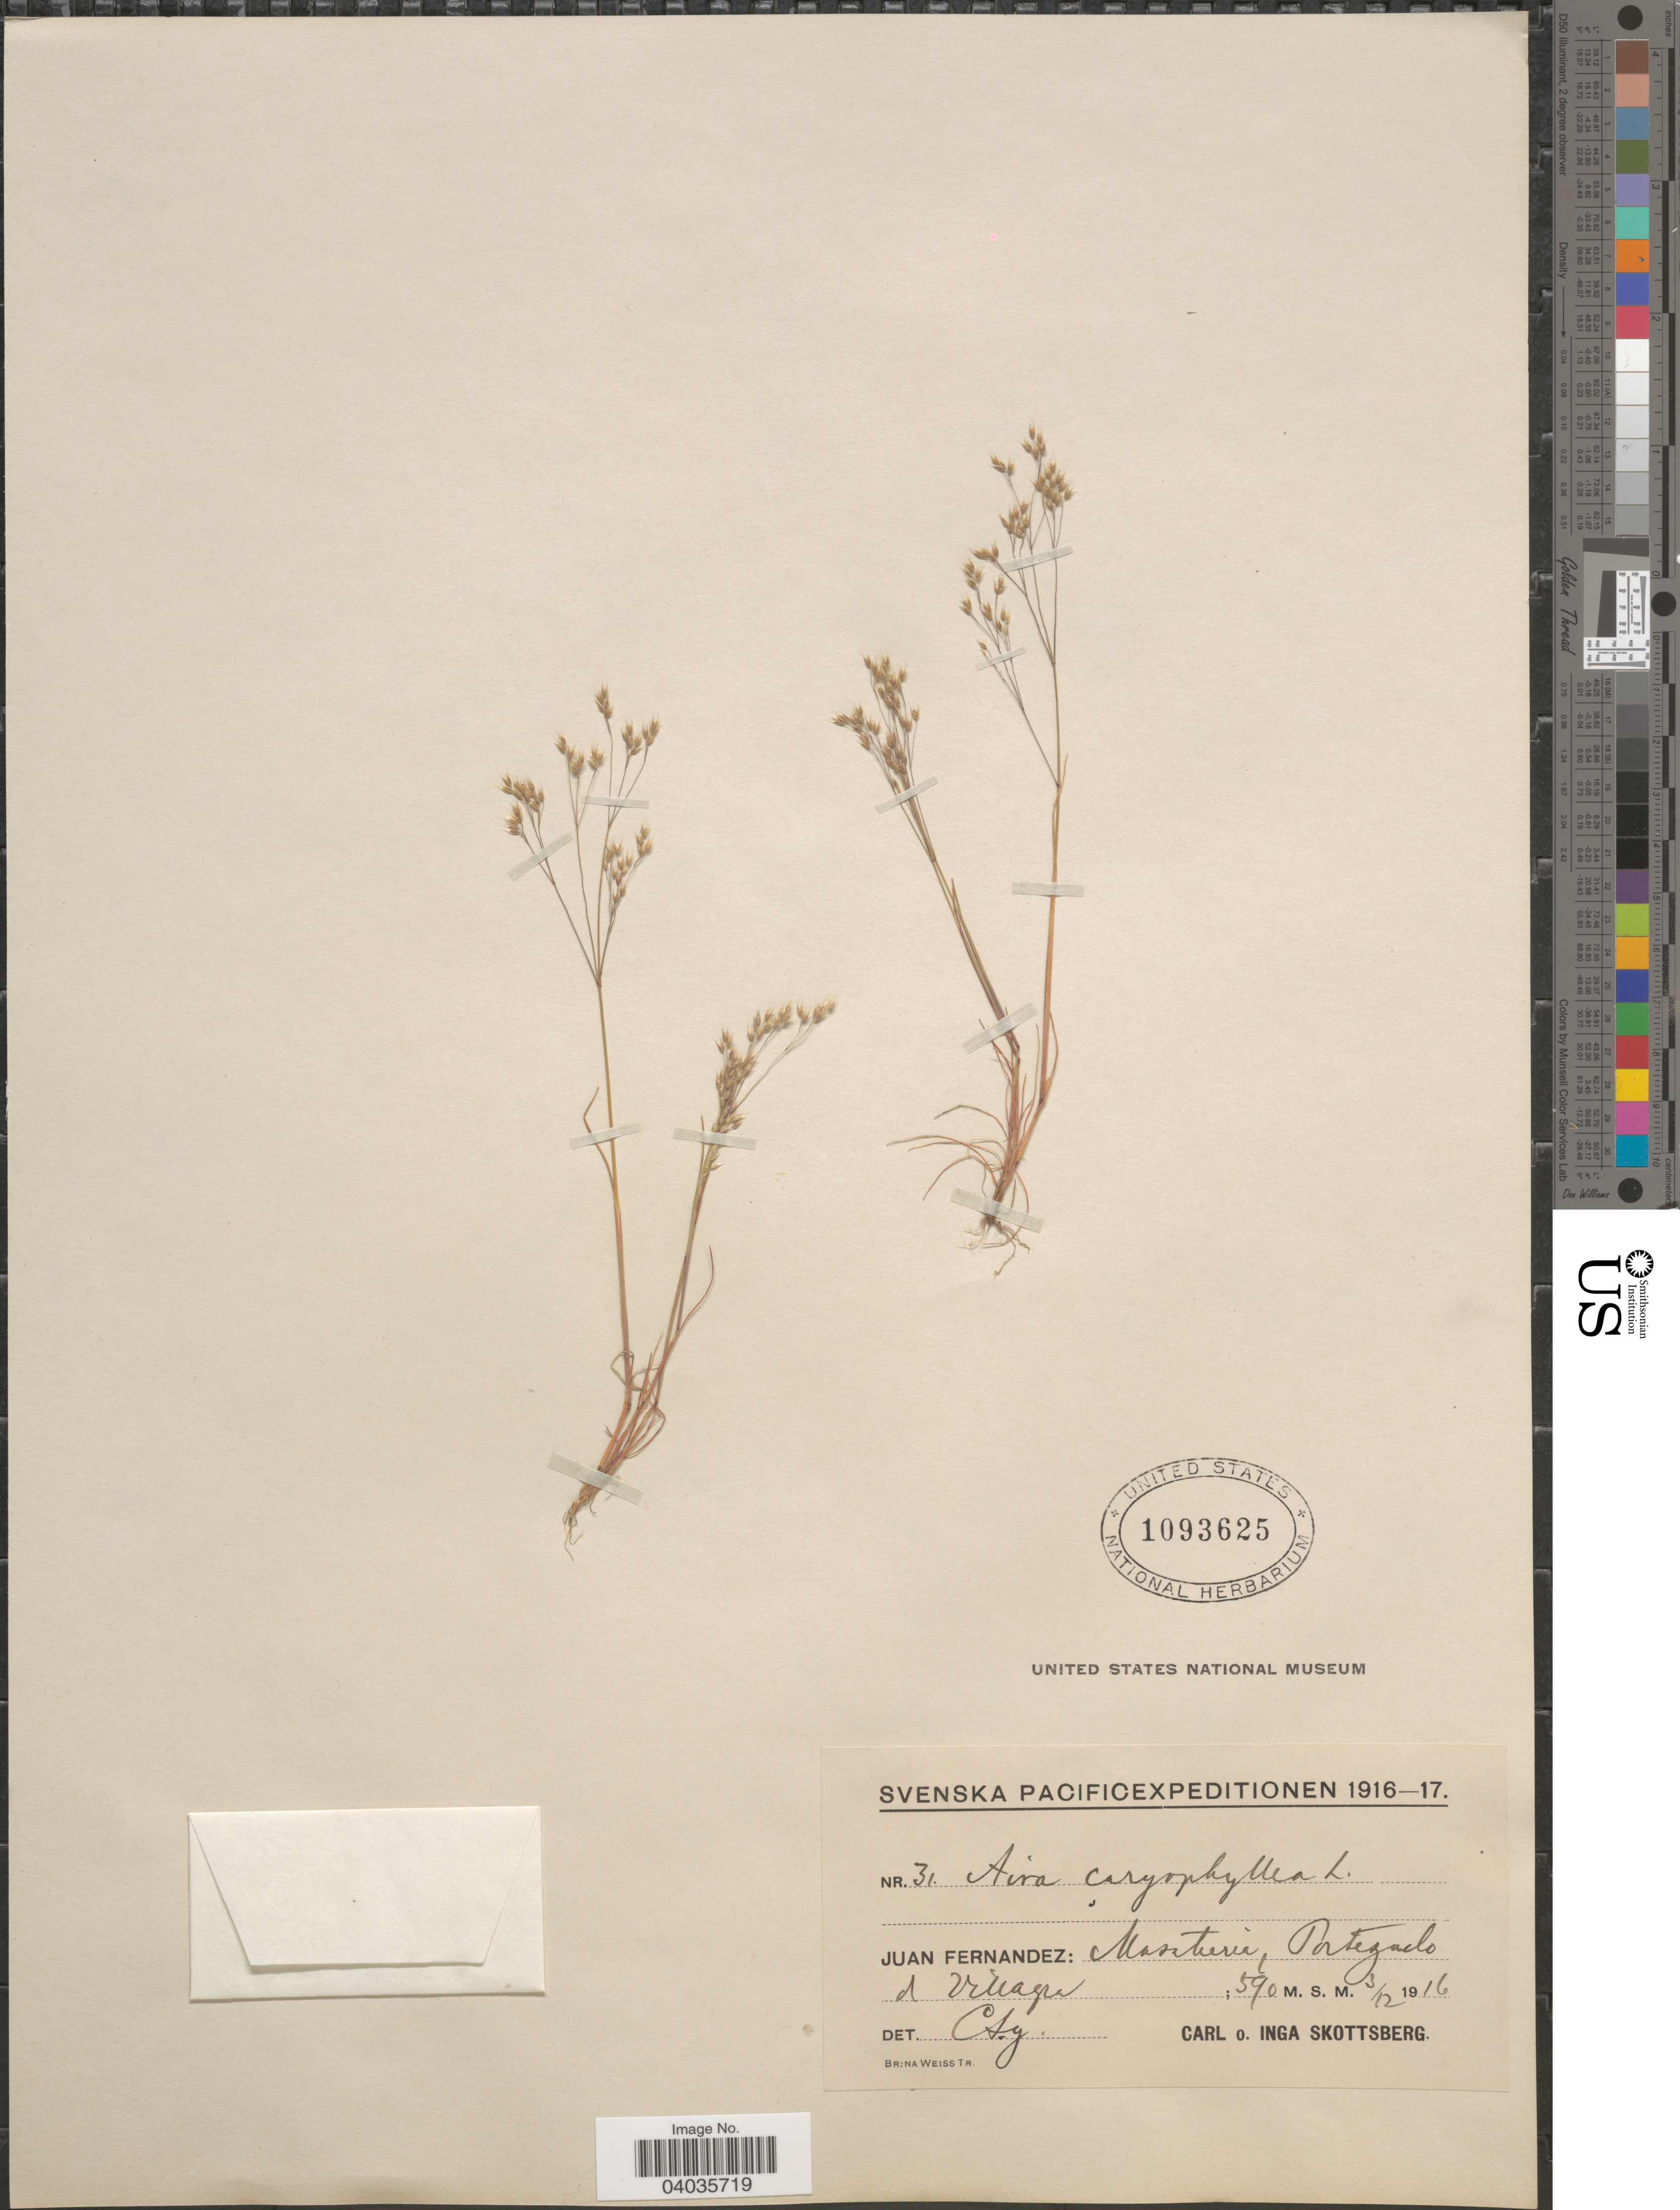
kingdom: Plantae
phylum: Tracheophyta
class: Liliopsida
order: Poales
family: Poaceae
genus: Aira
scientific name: Aira caryophyllea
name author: L.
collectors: C. Skottsberg & I. Skottsberg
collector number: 31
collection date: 1916-12-03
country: Chile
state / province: Valparaíso (V)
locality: Juan Fernandez: Masatierra, Portazuelo d Villagra.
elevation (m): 590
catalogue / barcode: US 1093625